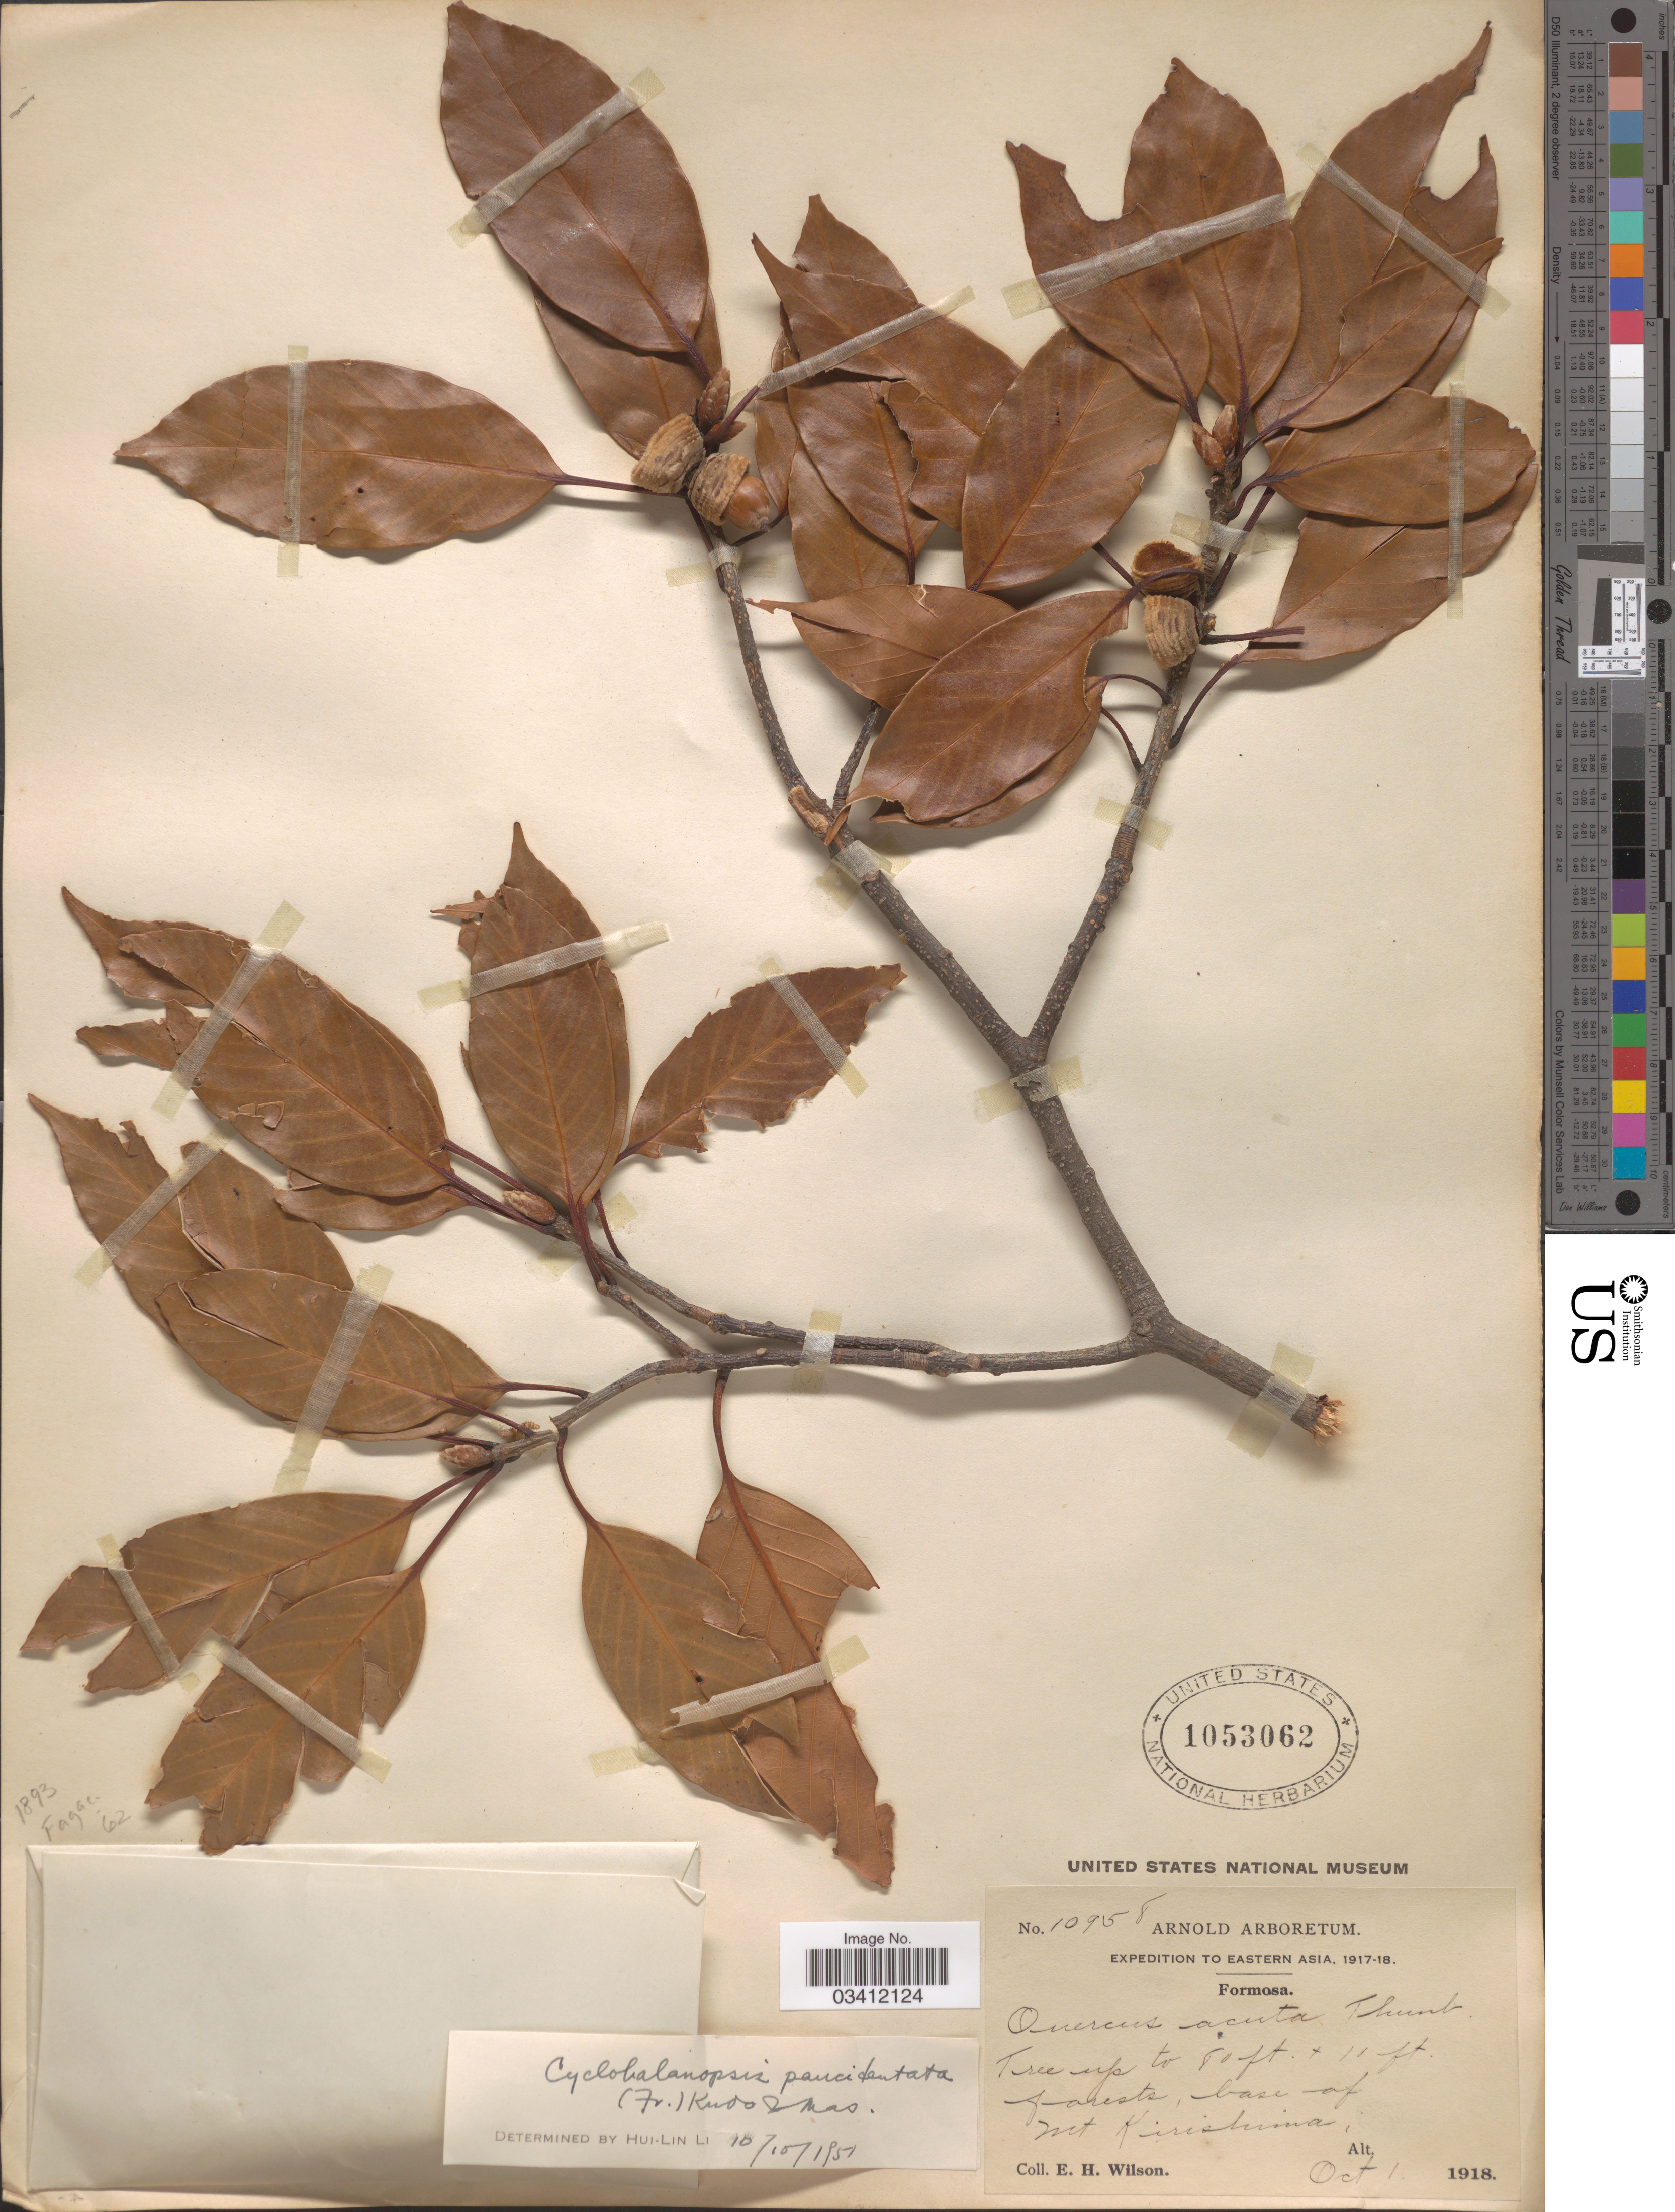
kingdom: Plantae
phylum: Tracheophyta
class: Magnoliopsida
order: Fagales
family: Fagaceae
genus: Quercus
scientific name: Quercus paucidentata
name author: Franch. ex Nakai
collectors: E. Wilson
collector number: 10958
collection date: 1918-10-01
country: Taiwan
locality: Eastern Asia. Formosa. Forests, base of Mt Kirishima.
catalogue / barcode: US 1053062